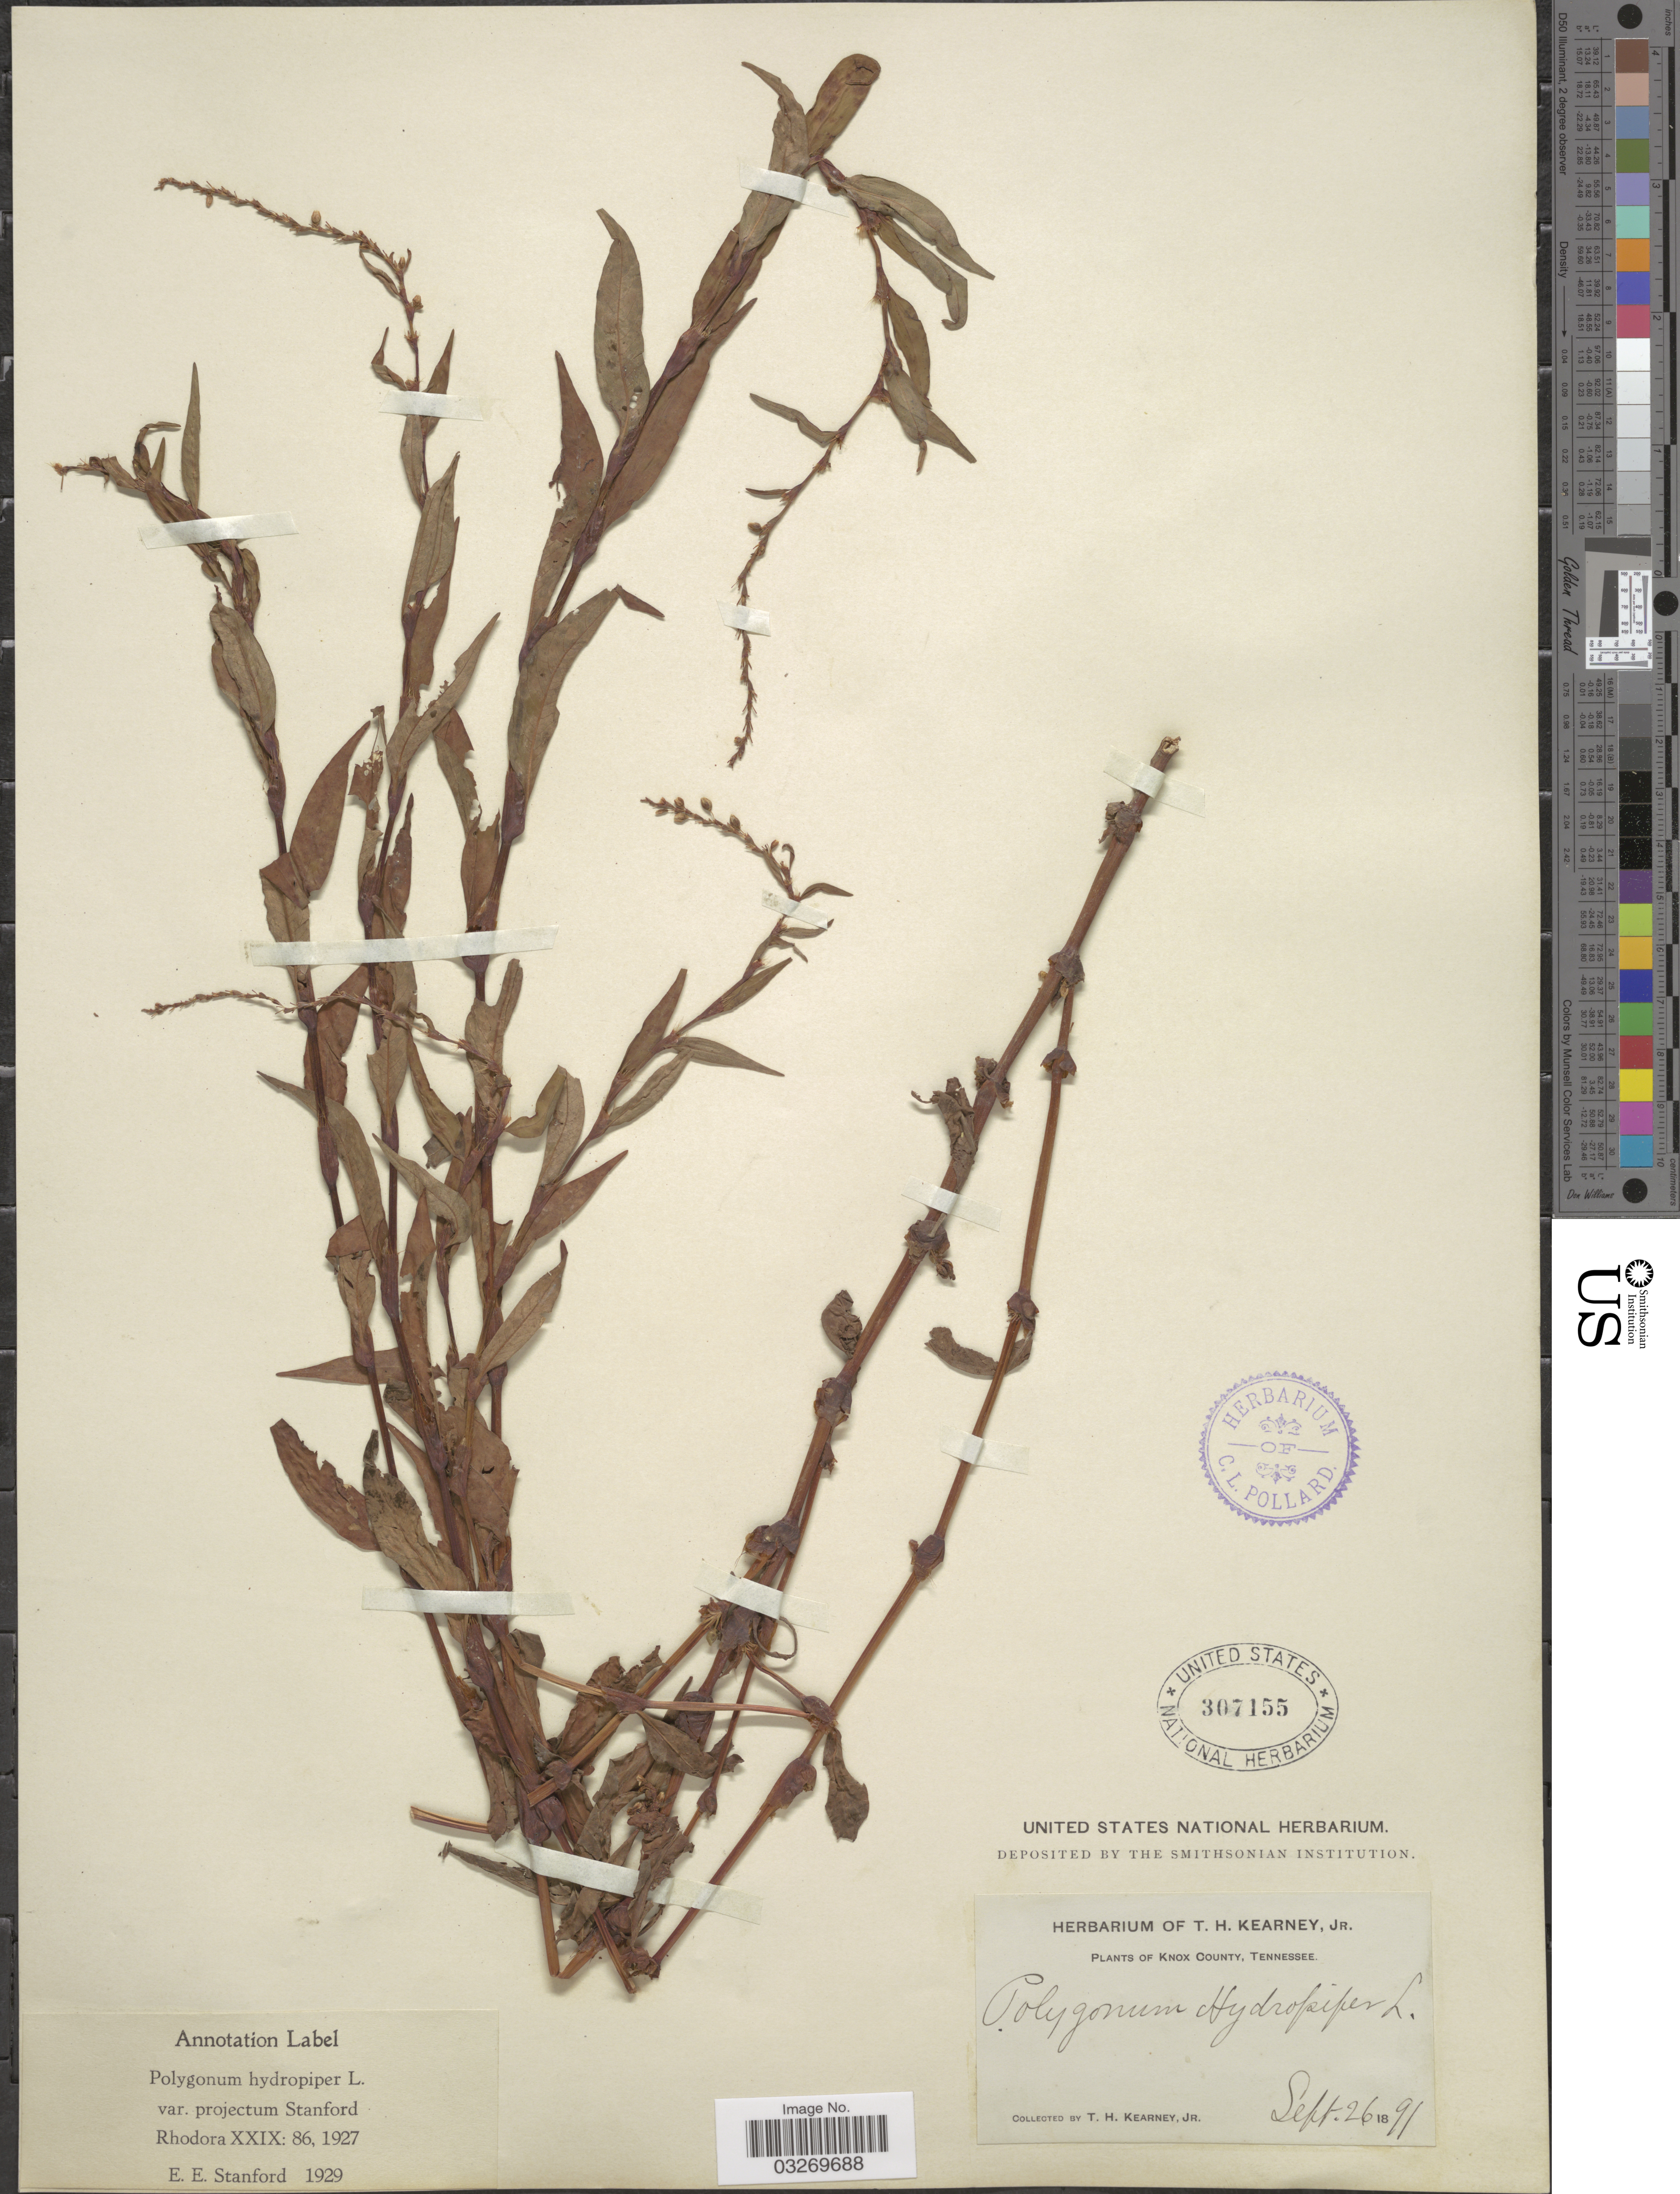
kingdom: Plantae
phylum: Tracheophyta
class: Magnoliopsida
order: Caryophyllales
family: Polygonaceae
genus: Persicaria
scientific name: Persicaria hydropiper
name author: (L.) Delarbre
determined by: Atha, D. E.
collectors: T. H. Kearney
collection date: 1891-09-26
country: United States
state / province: Tennessee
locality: Knox County.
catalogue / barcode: US 307155